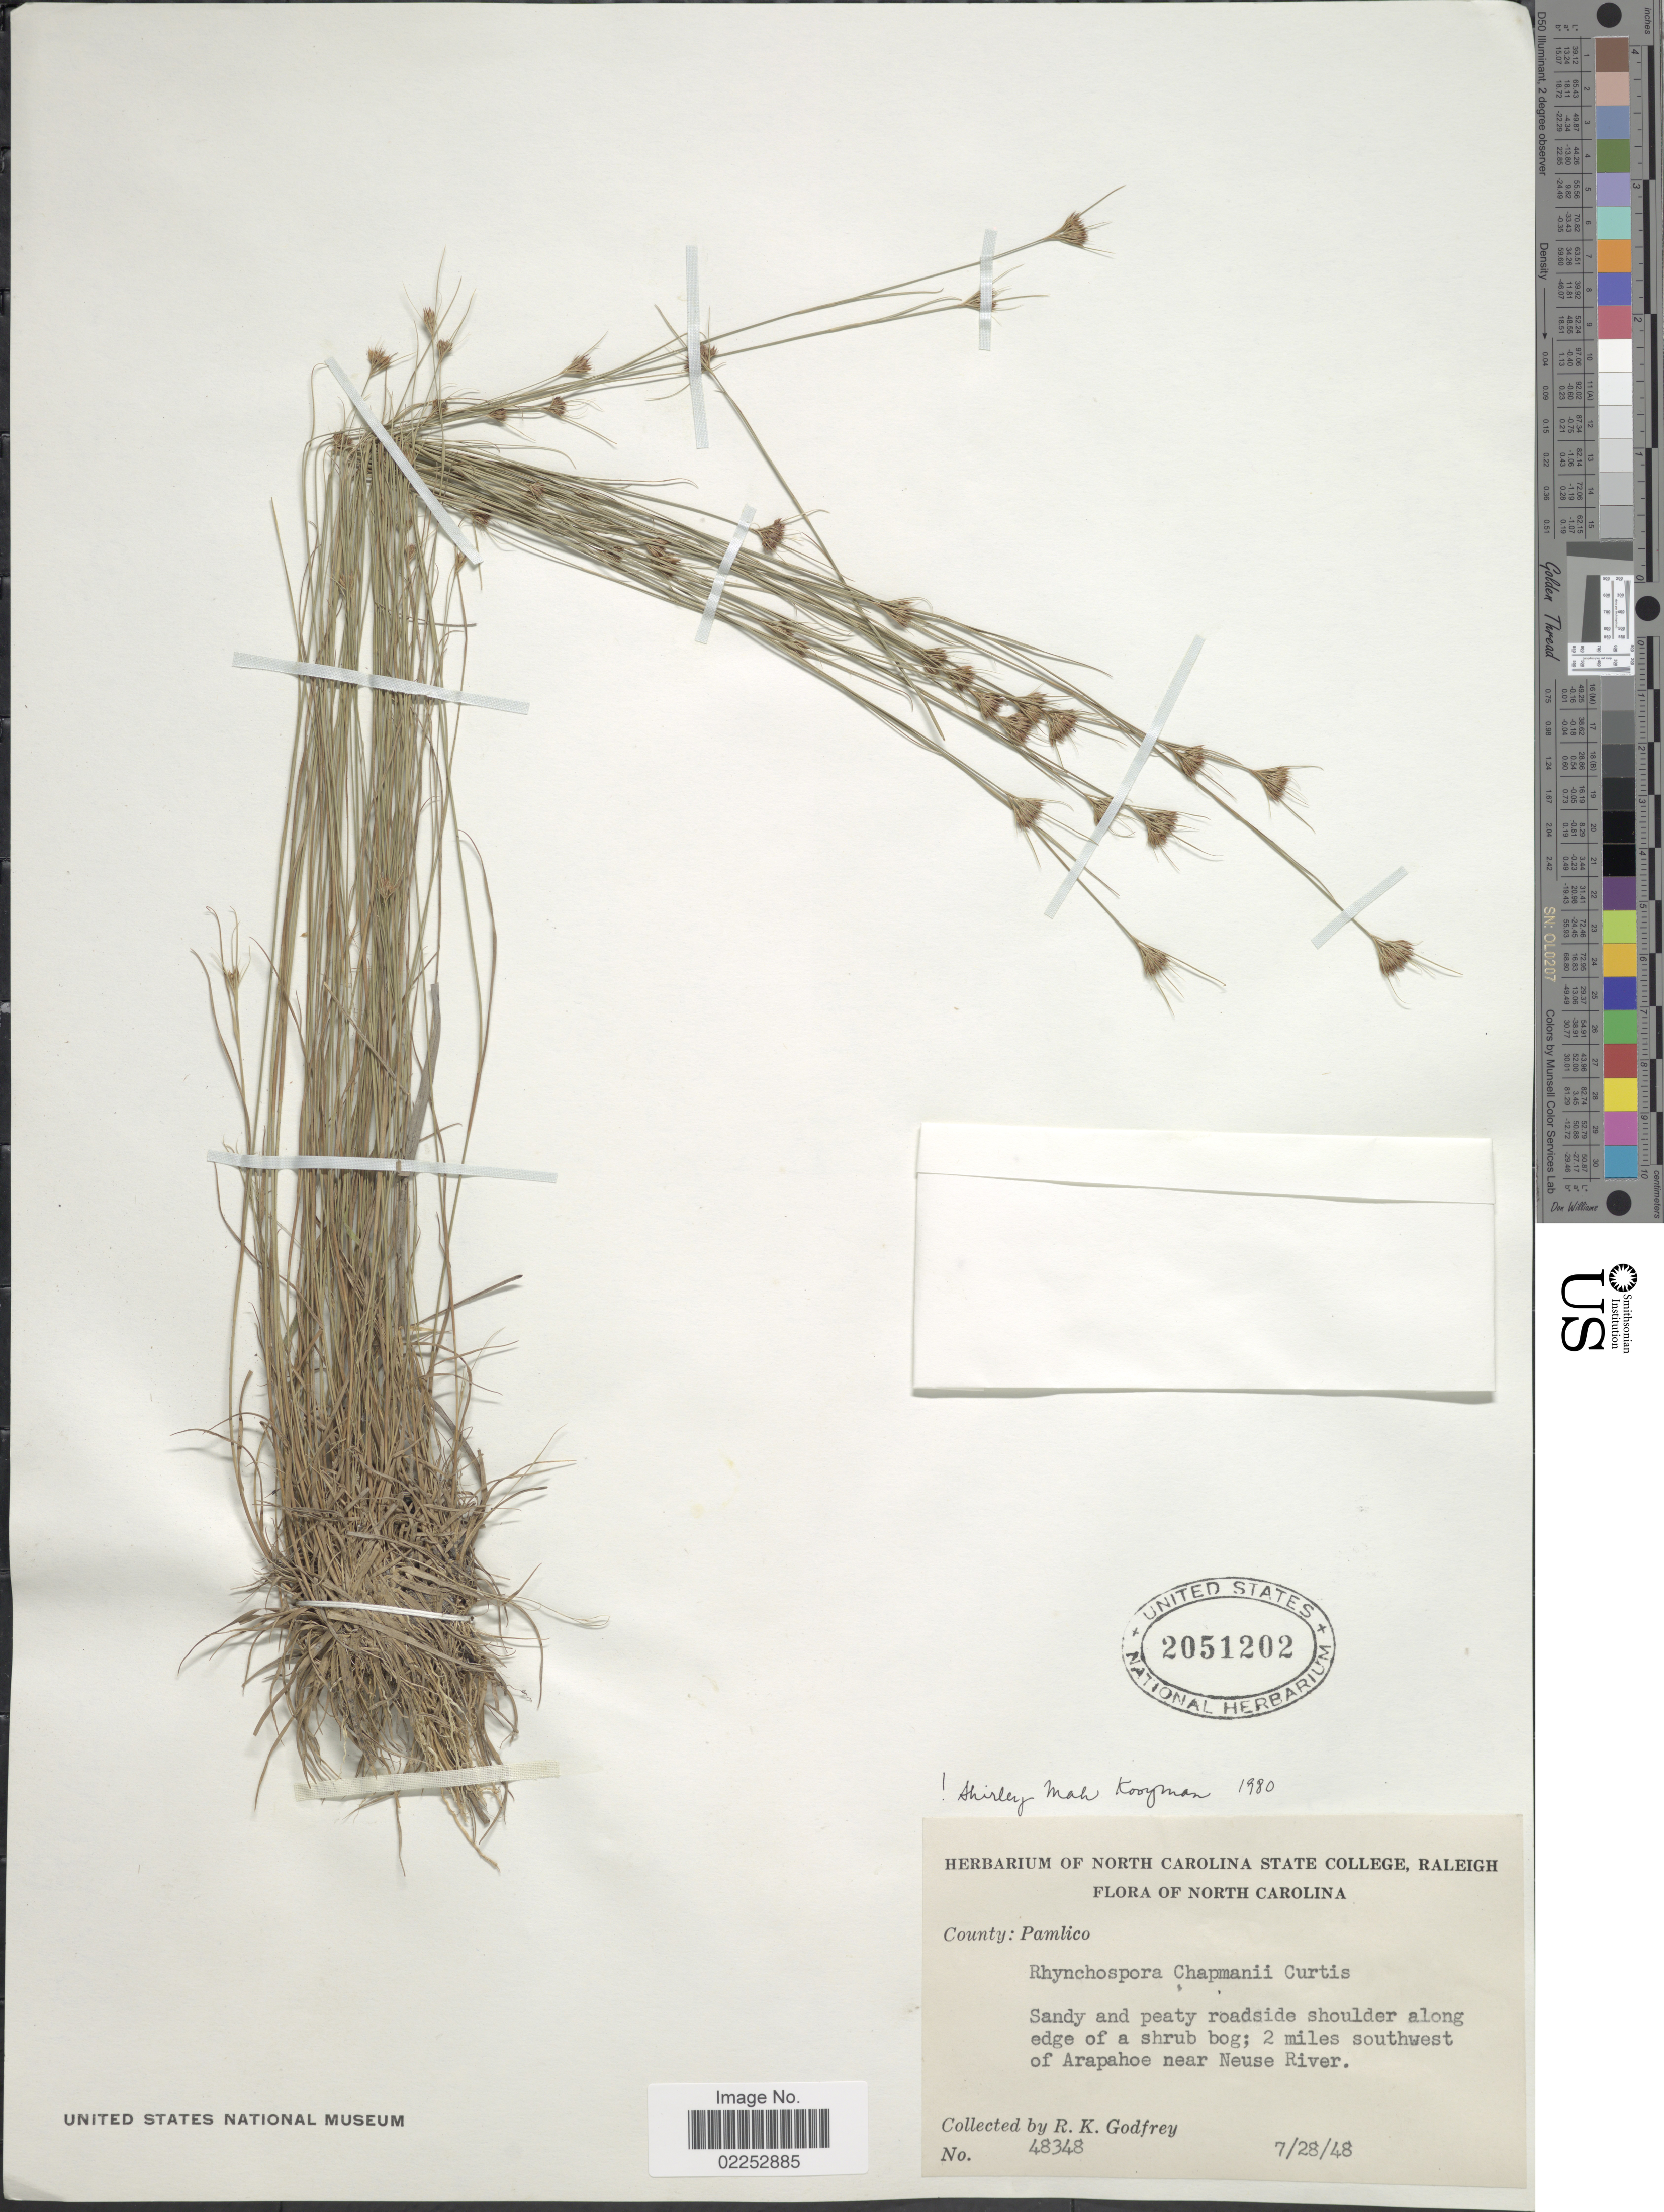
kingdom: Plantae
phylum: Tracheophyta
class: Liliopsida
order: Poales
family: Cyperaceae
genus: Rhynchospora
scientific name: Rhynchospora chapmanii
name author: M.A. Curtis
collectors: R. K. Godfrey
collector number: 48348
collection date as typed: Transcribed d/m/y: 28/7/48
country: United States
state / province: North Carolina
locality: County: Pamlico. 2 miles southwest of Arapahoe near Neuse River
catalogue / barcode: US 2051202